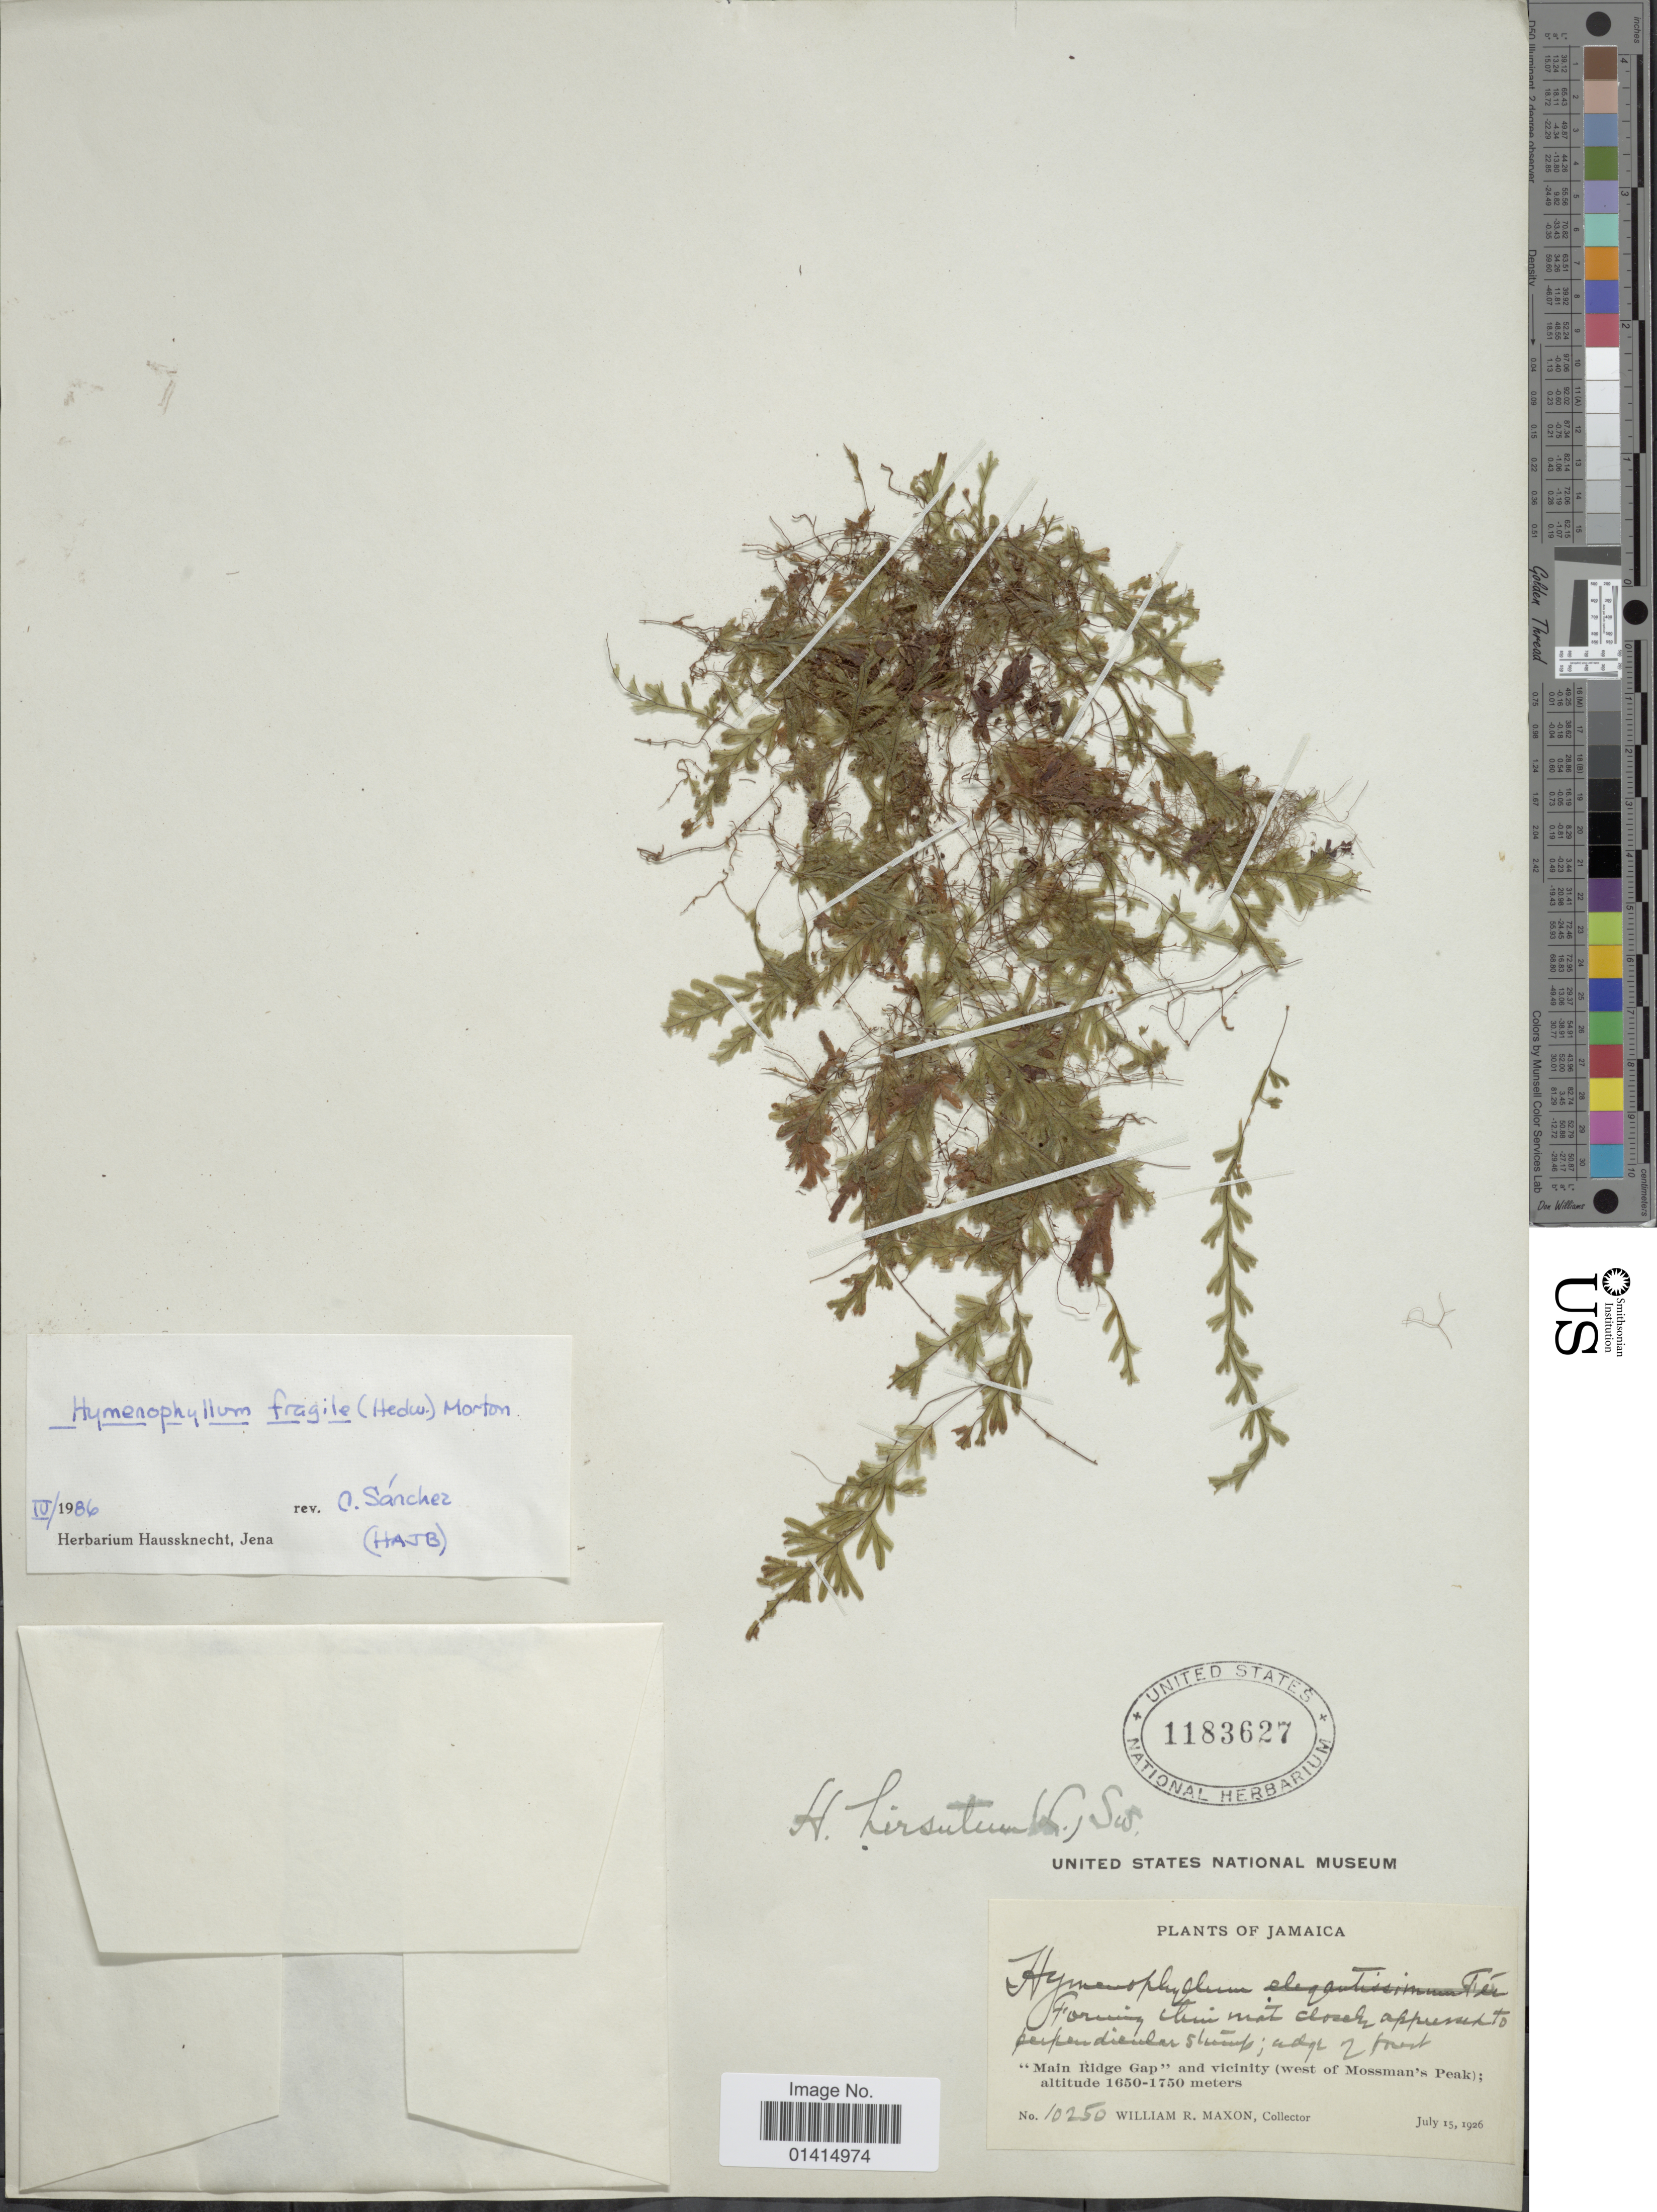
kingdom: Plantae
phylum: Tracheophyta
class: Polypodiopsida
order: Hymenophyllales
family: Hymenophyllaceae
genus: Hymenophyllum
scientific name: Hymenophyllum fragile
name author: (Hedw.) C.V. Morton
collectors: W. R. Maxon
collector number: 10250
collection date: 1926-07-15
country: Jamaica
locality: Main Ridge Gap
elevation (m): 1650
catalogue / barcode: US 1183627